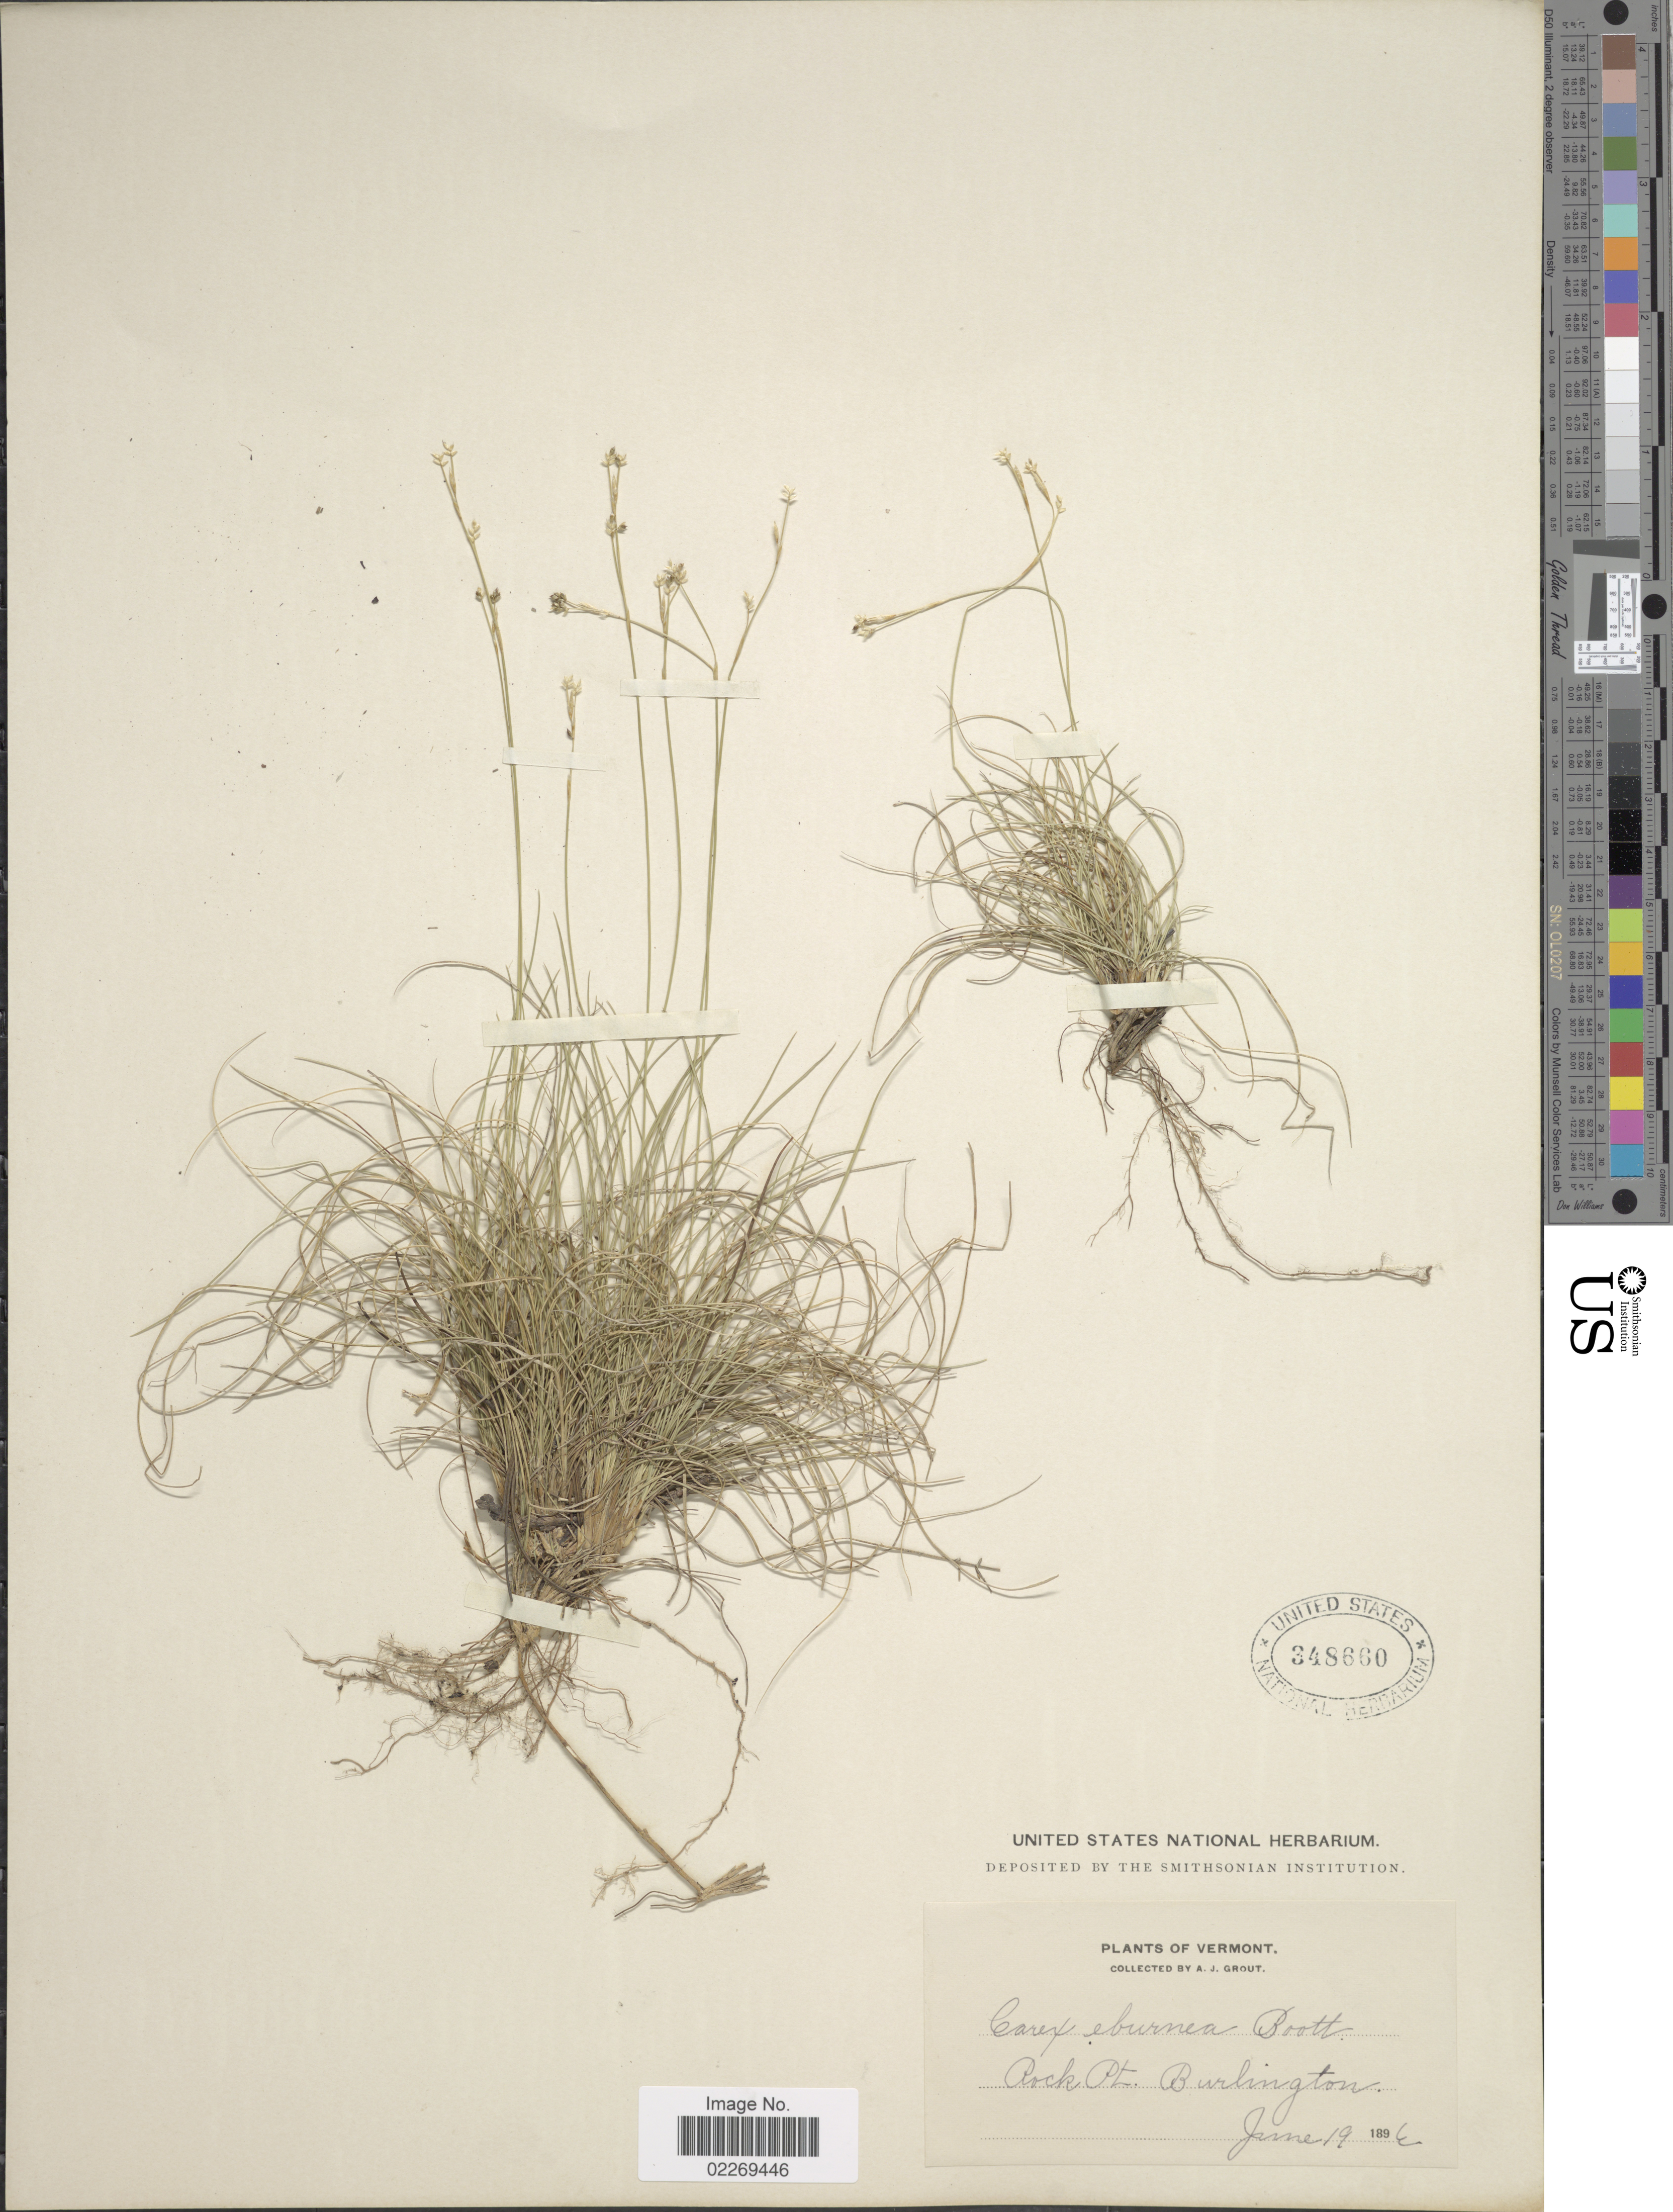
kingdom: Plantae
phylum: Tracheophyta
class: Liliopsida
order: Poales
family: Cyperaceae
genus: Carex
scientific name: Carex eburnea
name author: Boott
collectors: A. J. Grout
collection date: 1893-06-19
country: United States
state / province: Vermont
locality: Rock Pt. Burlington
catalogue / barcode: US 348660